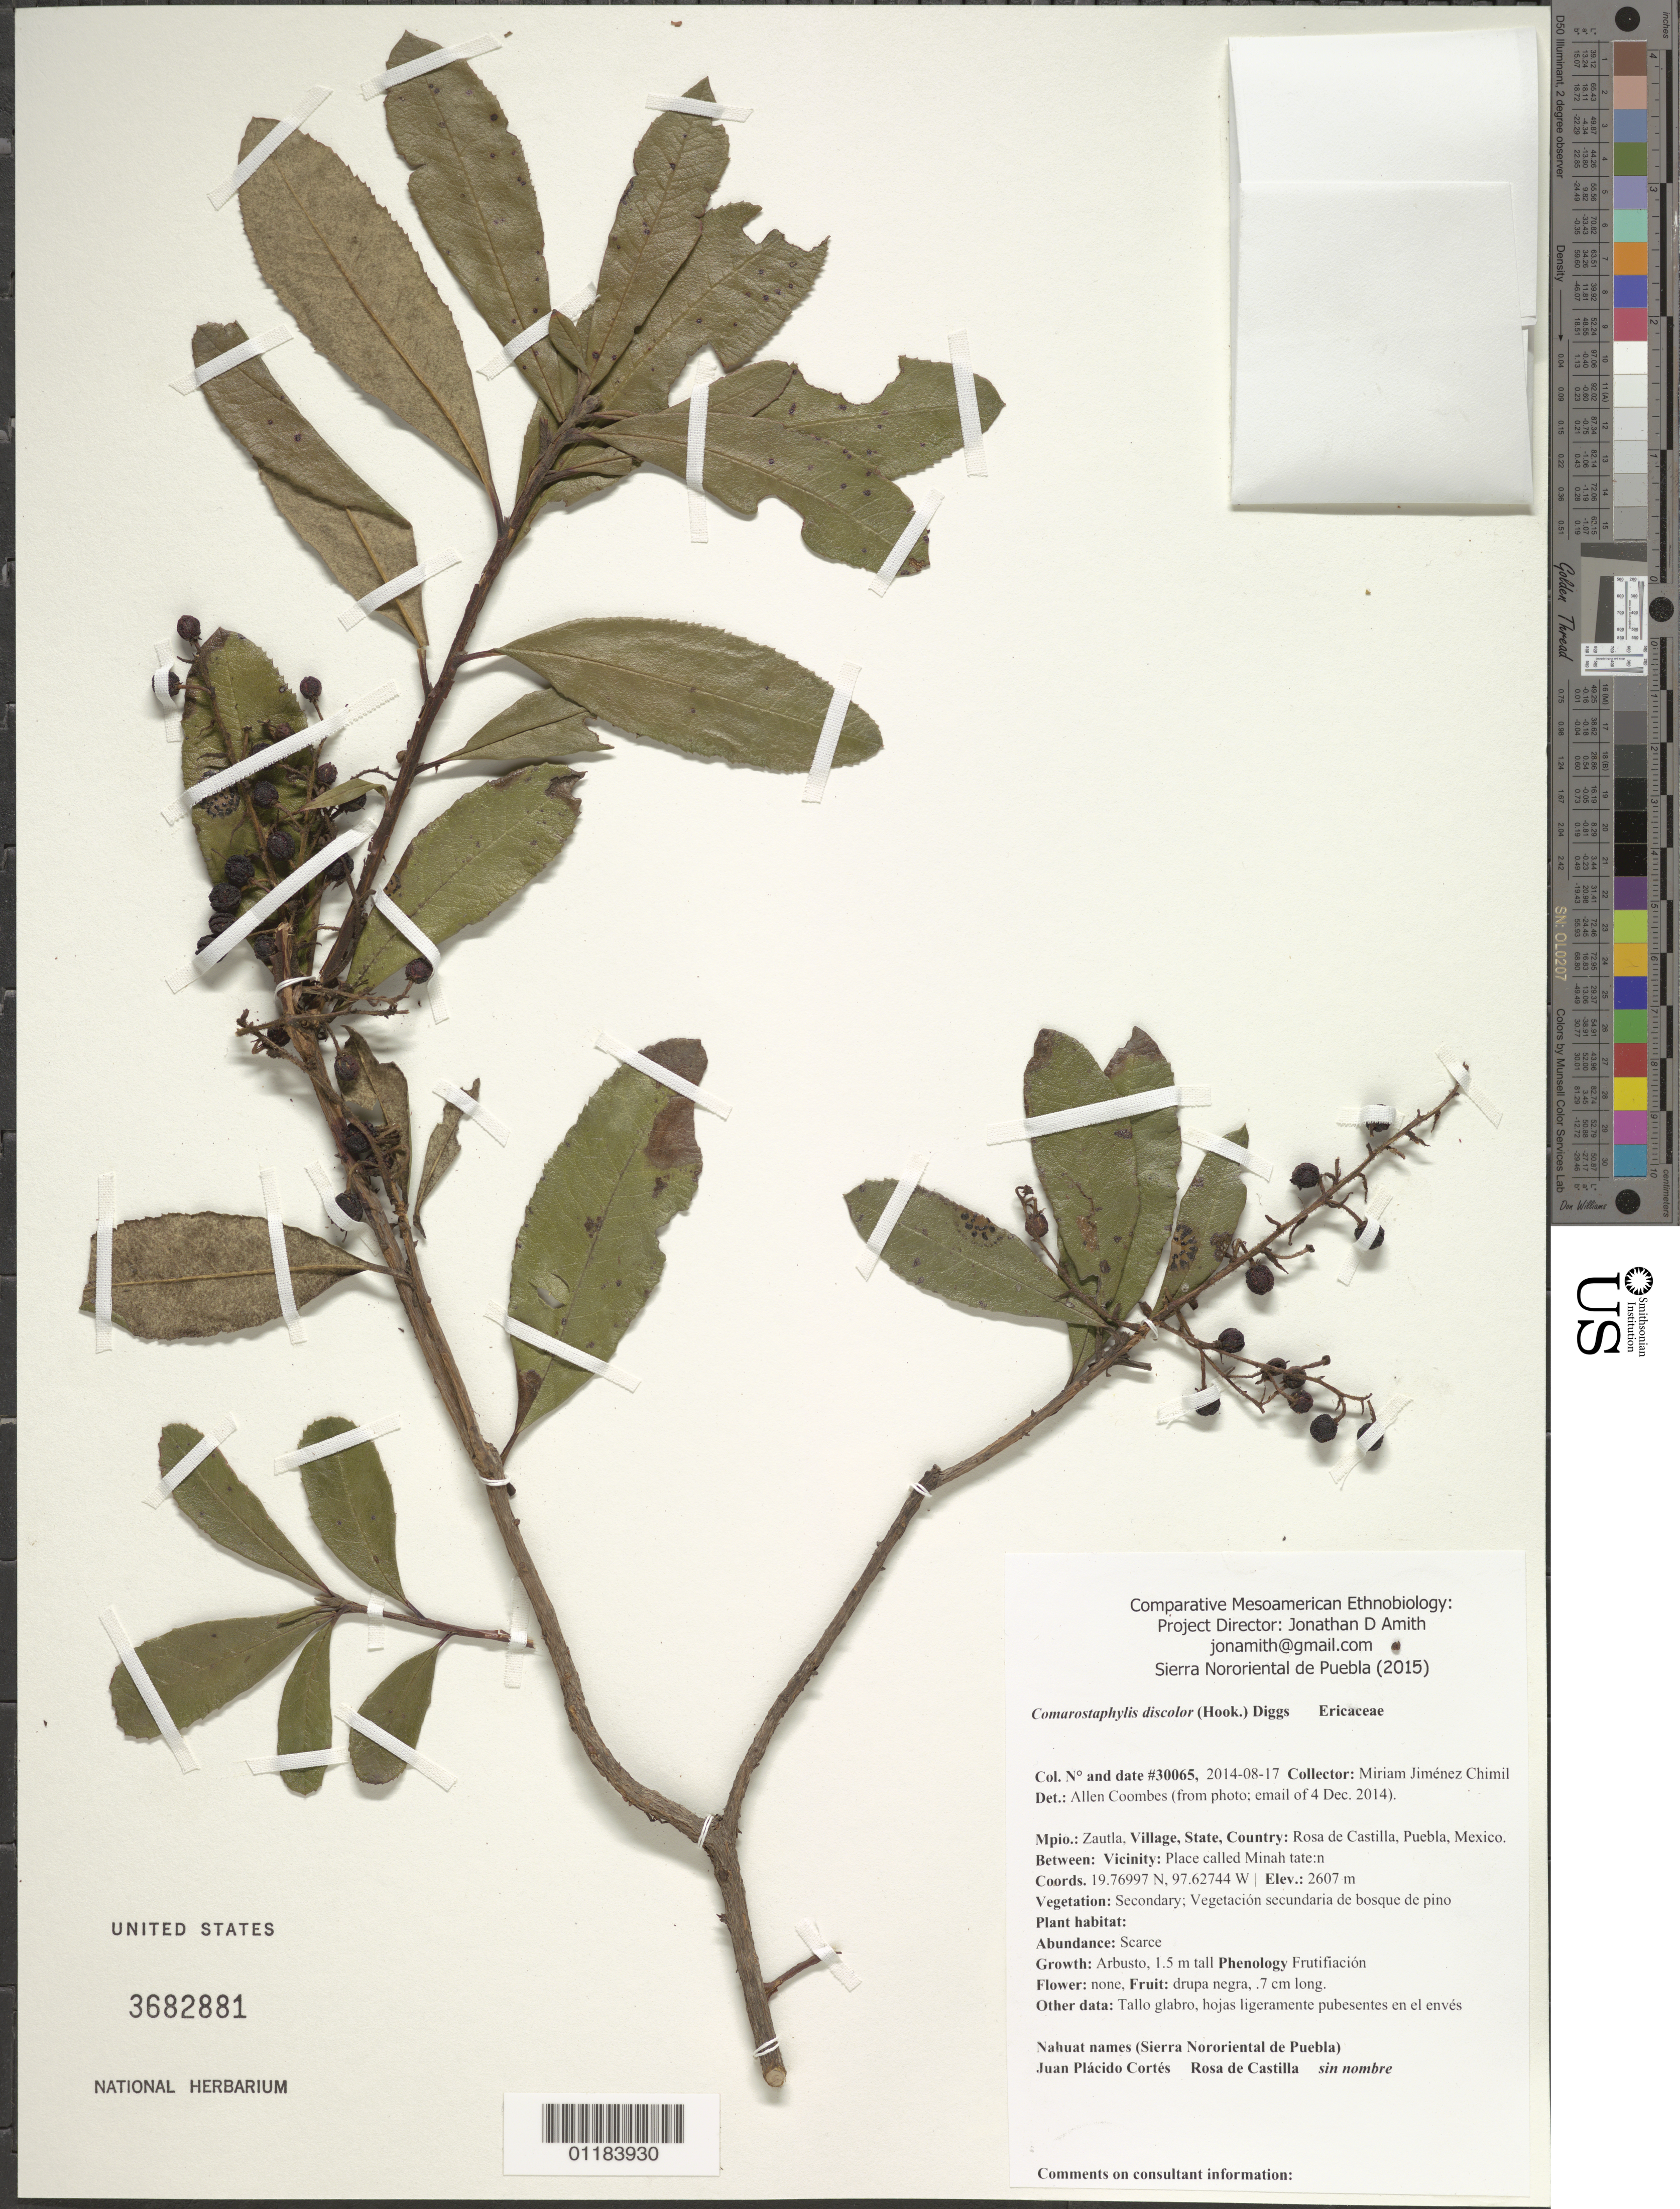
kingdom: Plantae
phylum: Tracheophyta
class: Magnoliopsida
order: Ericales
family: Ericaceae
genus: Comarostaphylis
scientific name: Comarostaphylis discolor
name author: (Hook.) Diggs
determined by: Coombes, Allen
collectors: M. Jiménez Chimil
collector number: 30065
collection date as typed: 2014-08-17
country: Mexico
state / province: Puebla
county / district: Zautla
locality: Rosa de Castilla; place called Minah tate:n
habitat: secondary; vegetacion secundaria de bosque de pino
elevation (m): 2607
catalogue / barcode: US 3682881